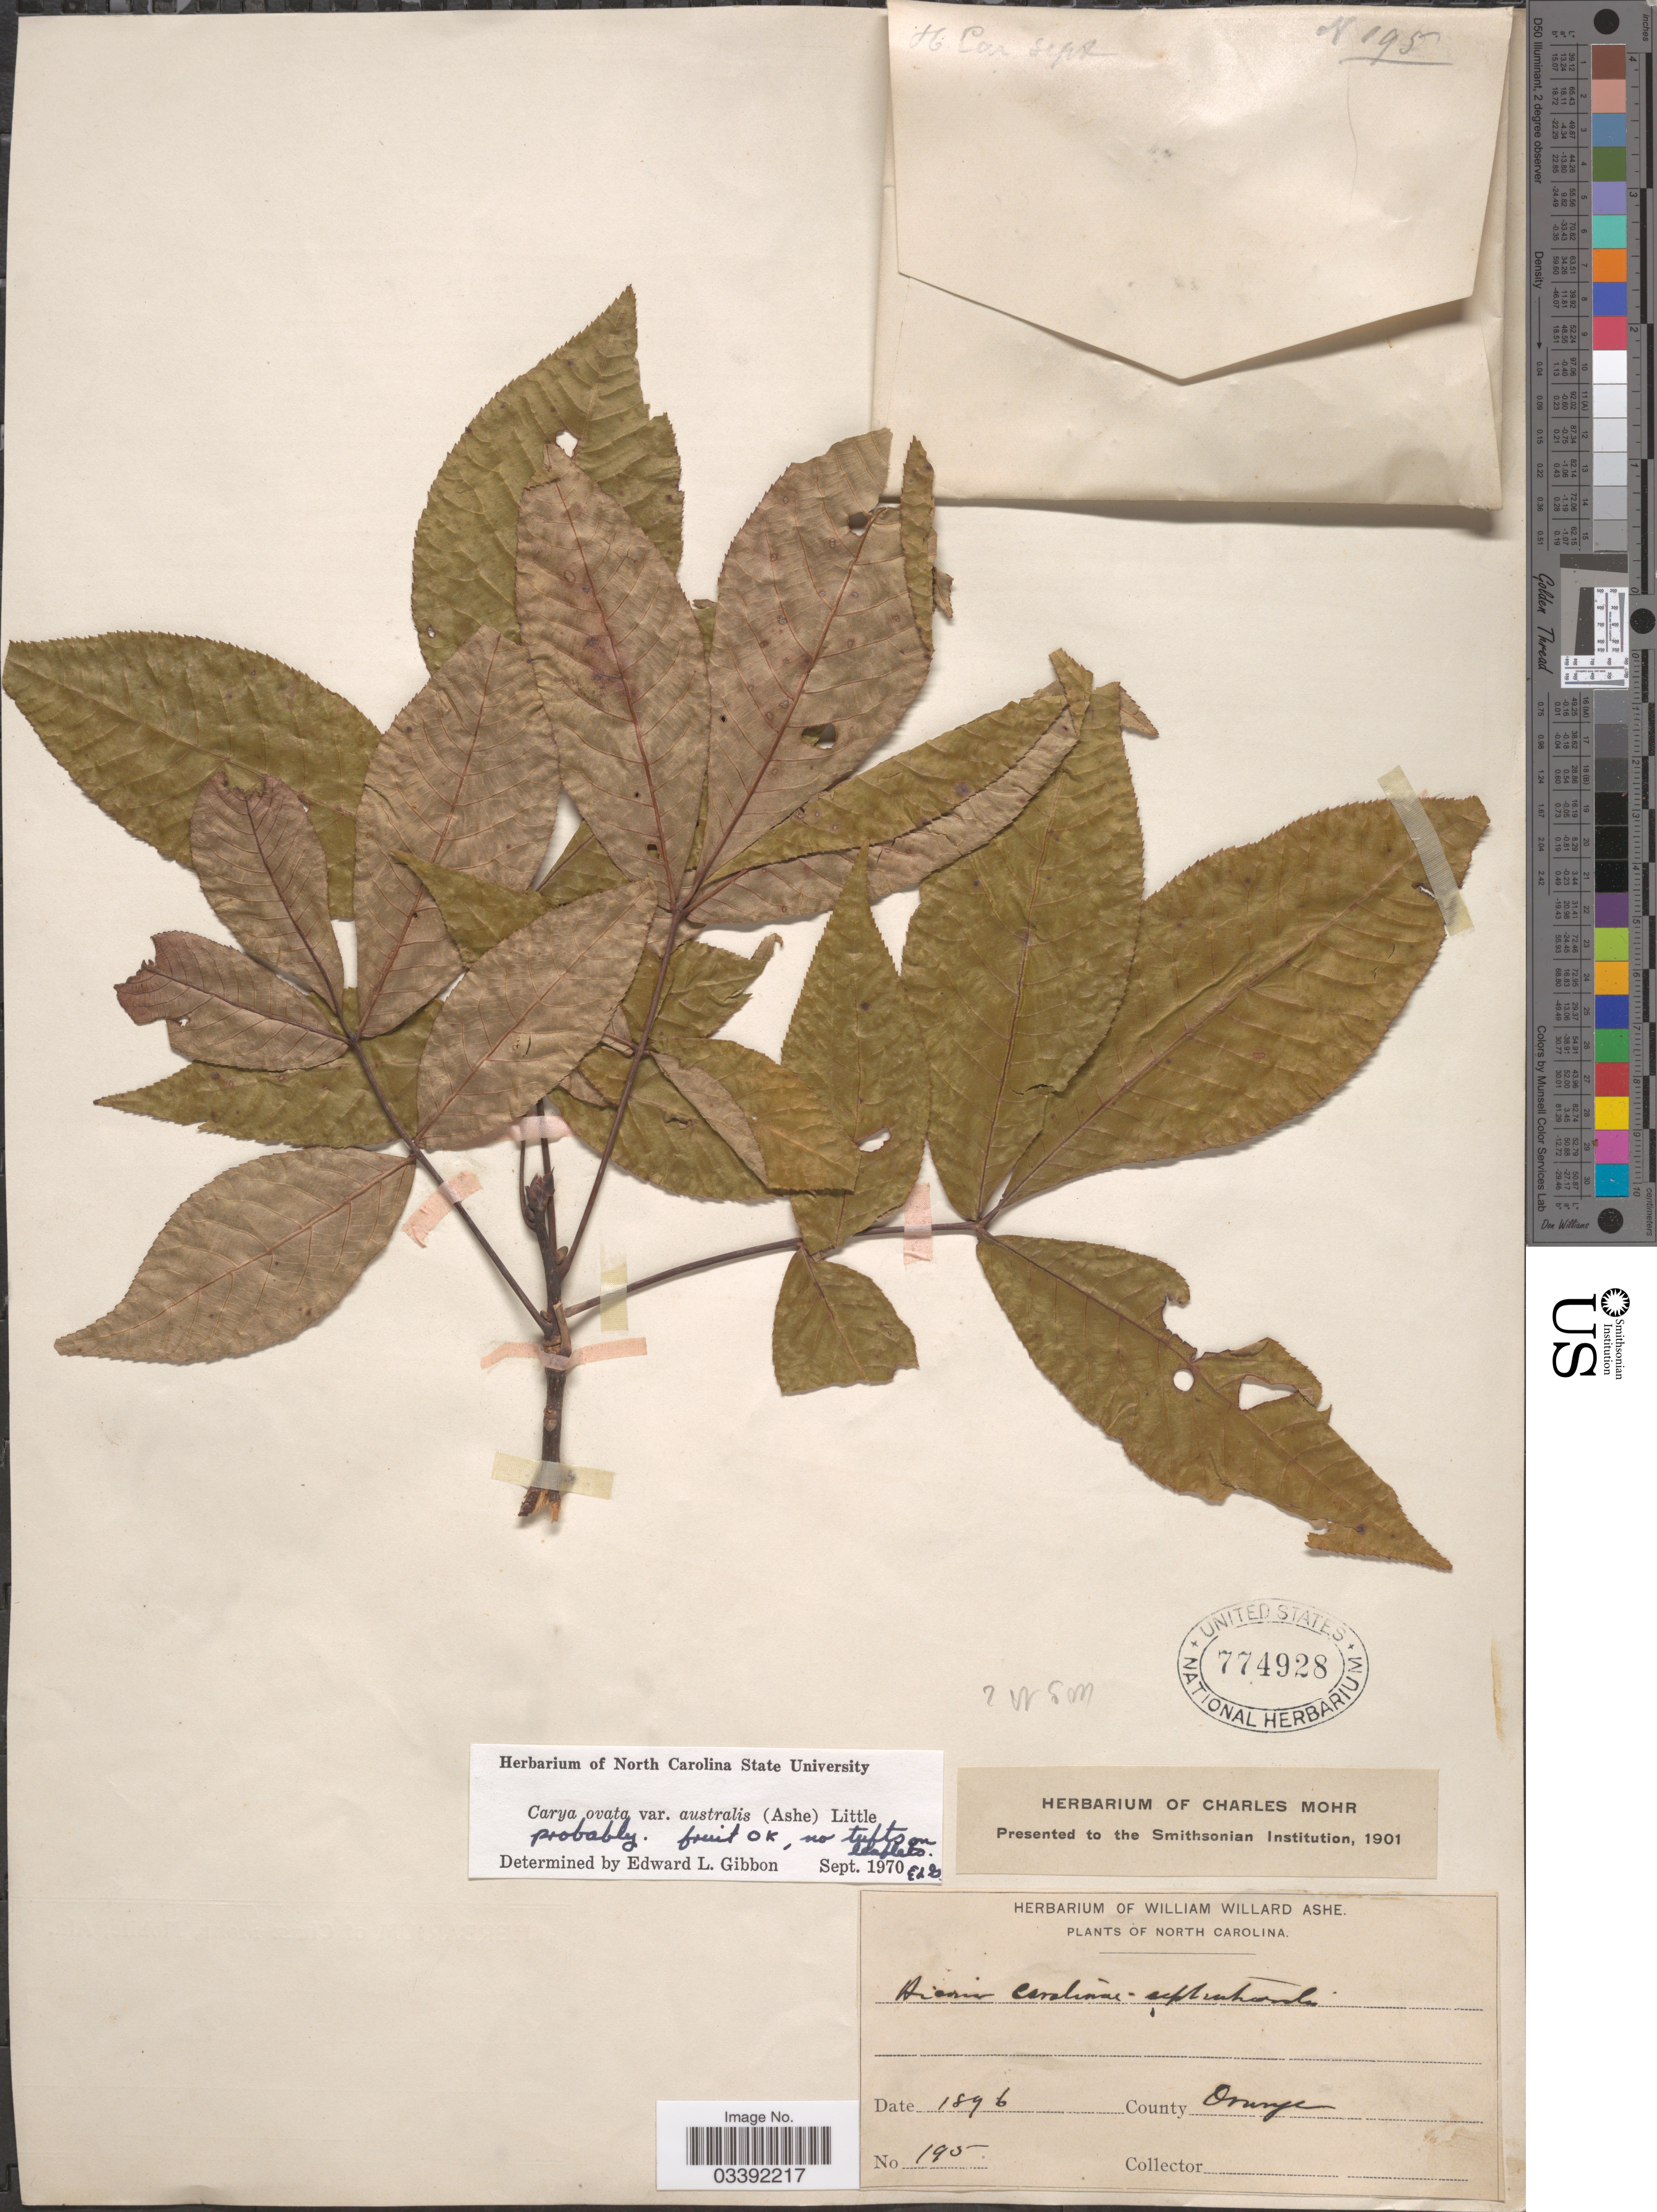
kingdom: Plantae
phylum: Tracheophyta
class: Magnoliopsida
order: Fagales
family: Juglandaceae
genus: Carya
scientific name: Carya ovata var. australis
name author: (Ashe) Little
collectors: ex herb. W.W. Ashe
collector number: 195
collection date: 1896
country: United States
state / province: North Carolina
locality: County Orange.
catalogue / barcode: US 774928